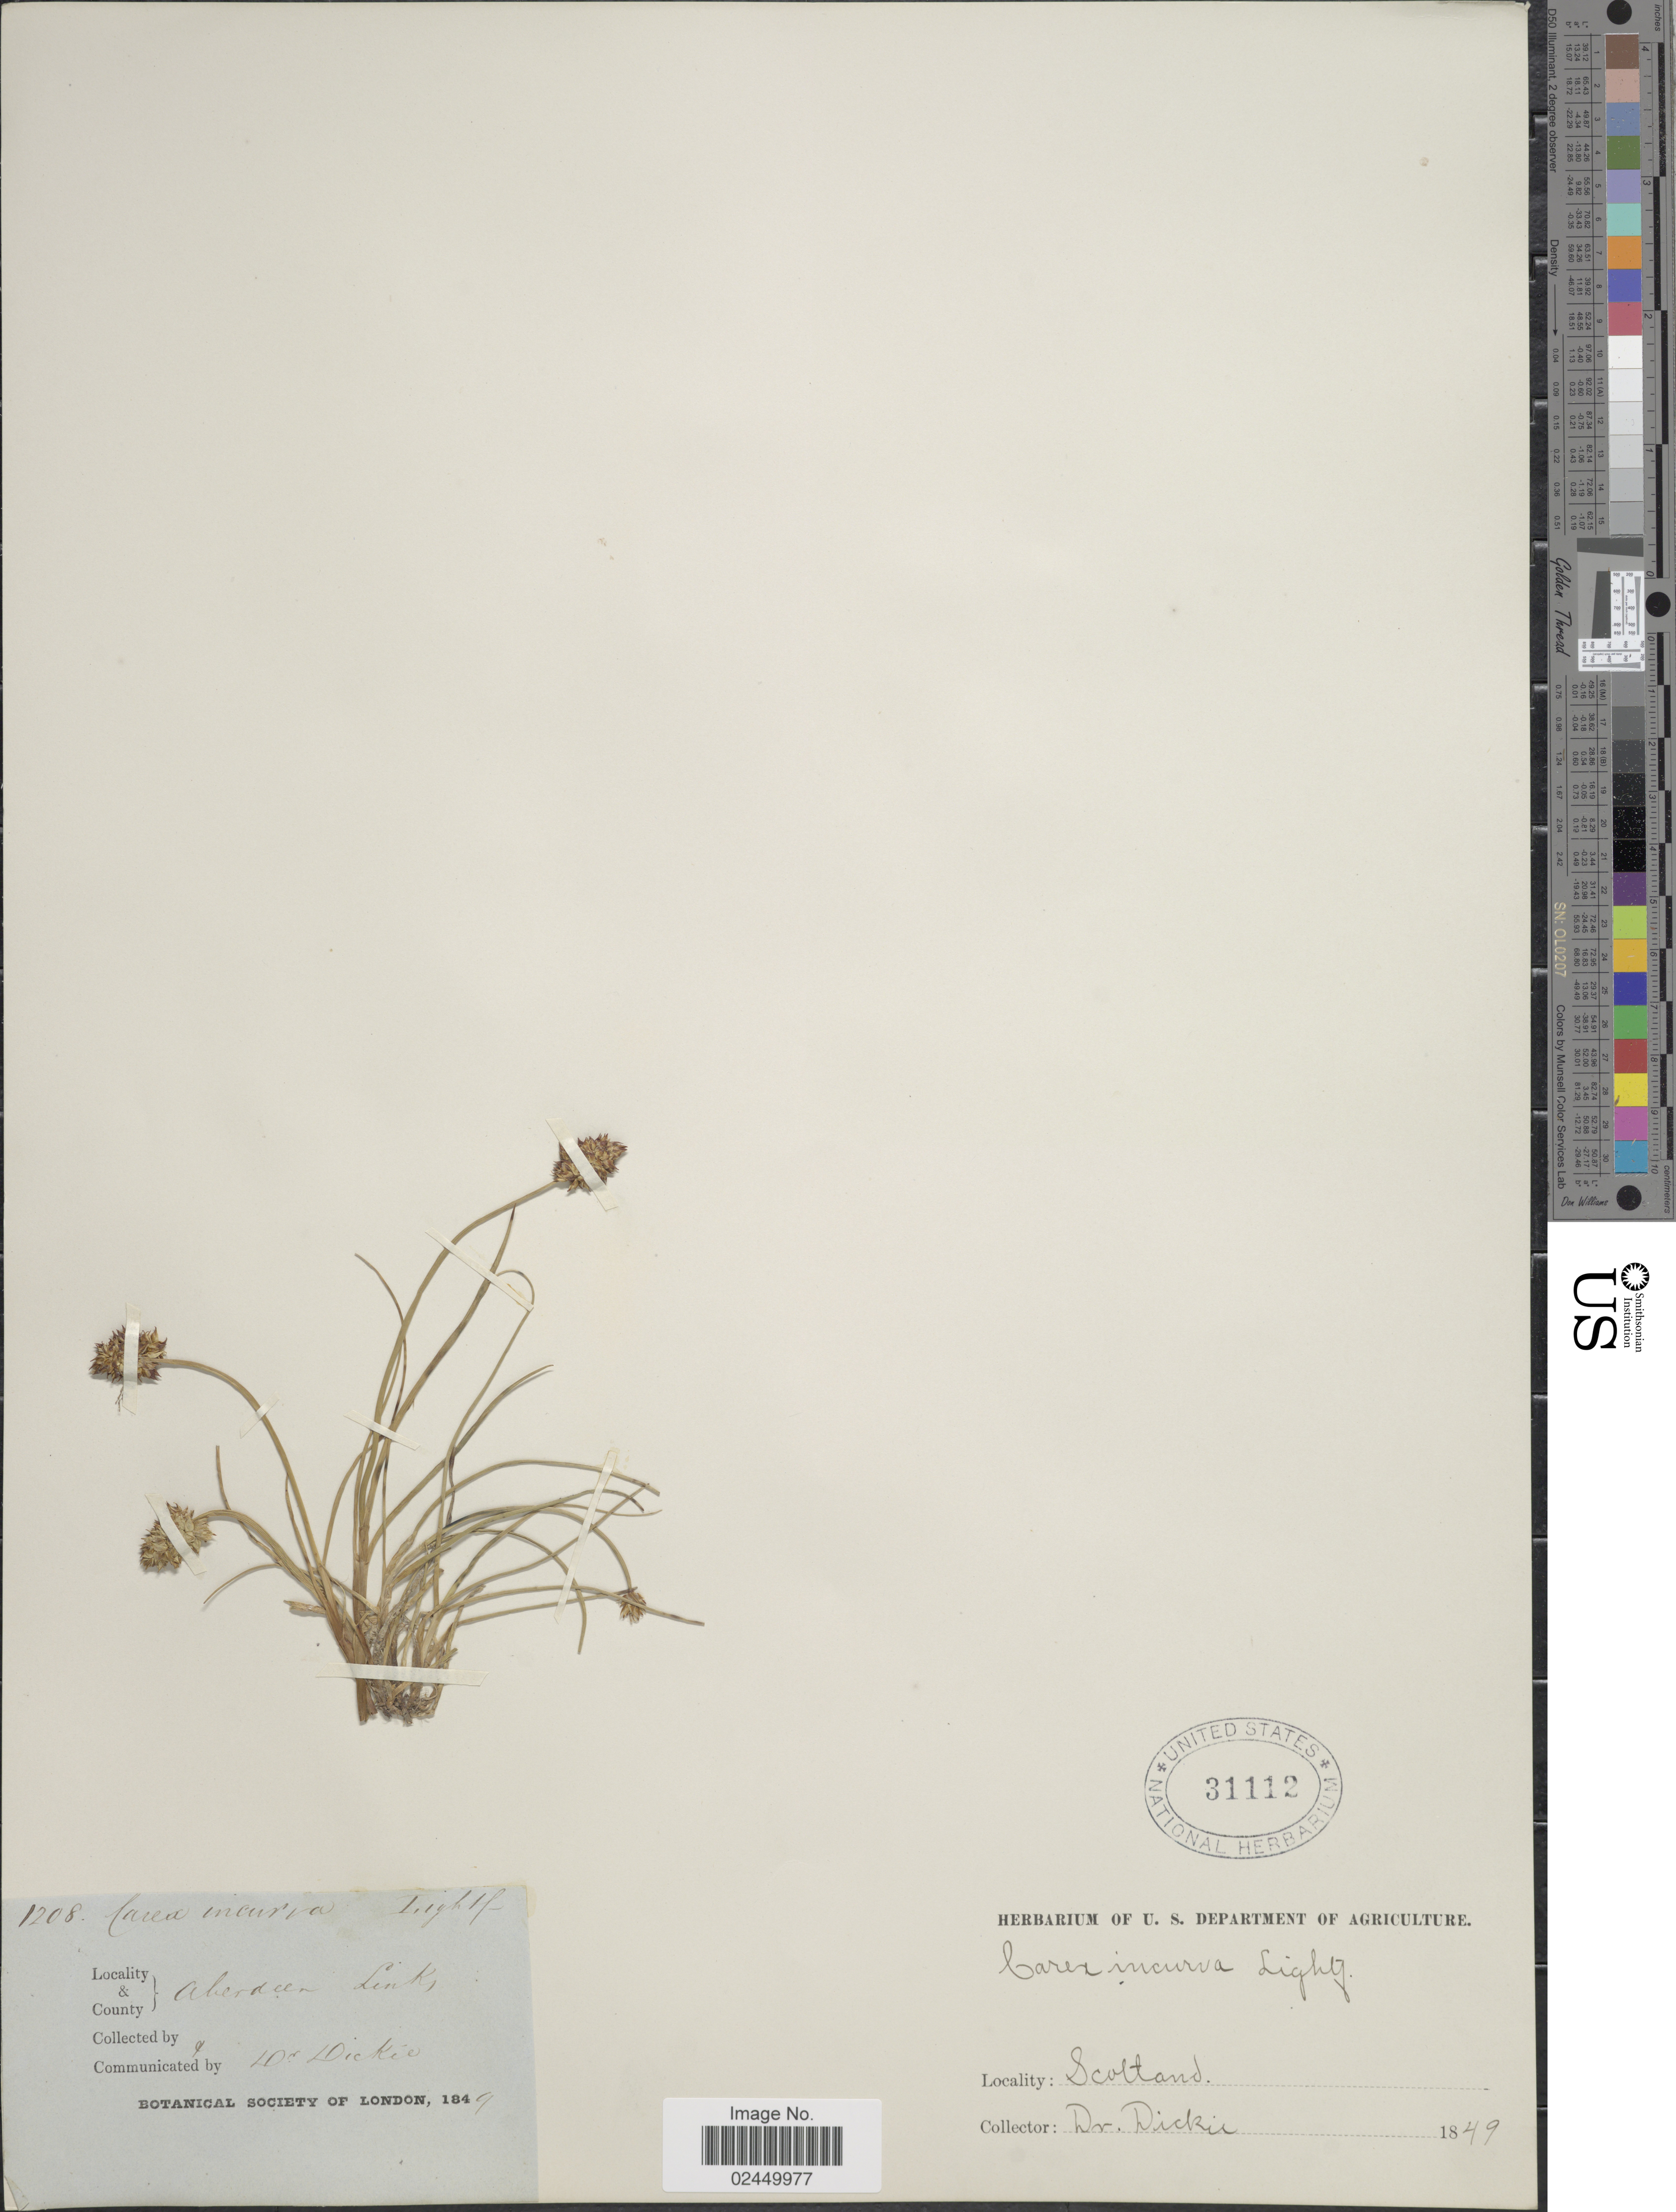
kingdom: Plantae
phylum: Tracheophyta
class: Liliopsida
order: Poales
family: Cyperaceae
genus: Carex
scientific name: Carex maritima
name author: Gunnerus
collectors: Dickie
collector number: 1208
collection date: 1849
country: United Kingdom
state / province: Scotland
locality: Aberdeen, Links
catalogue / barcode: US 31112